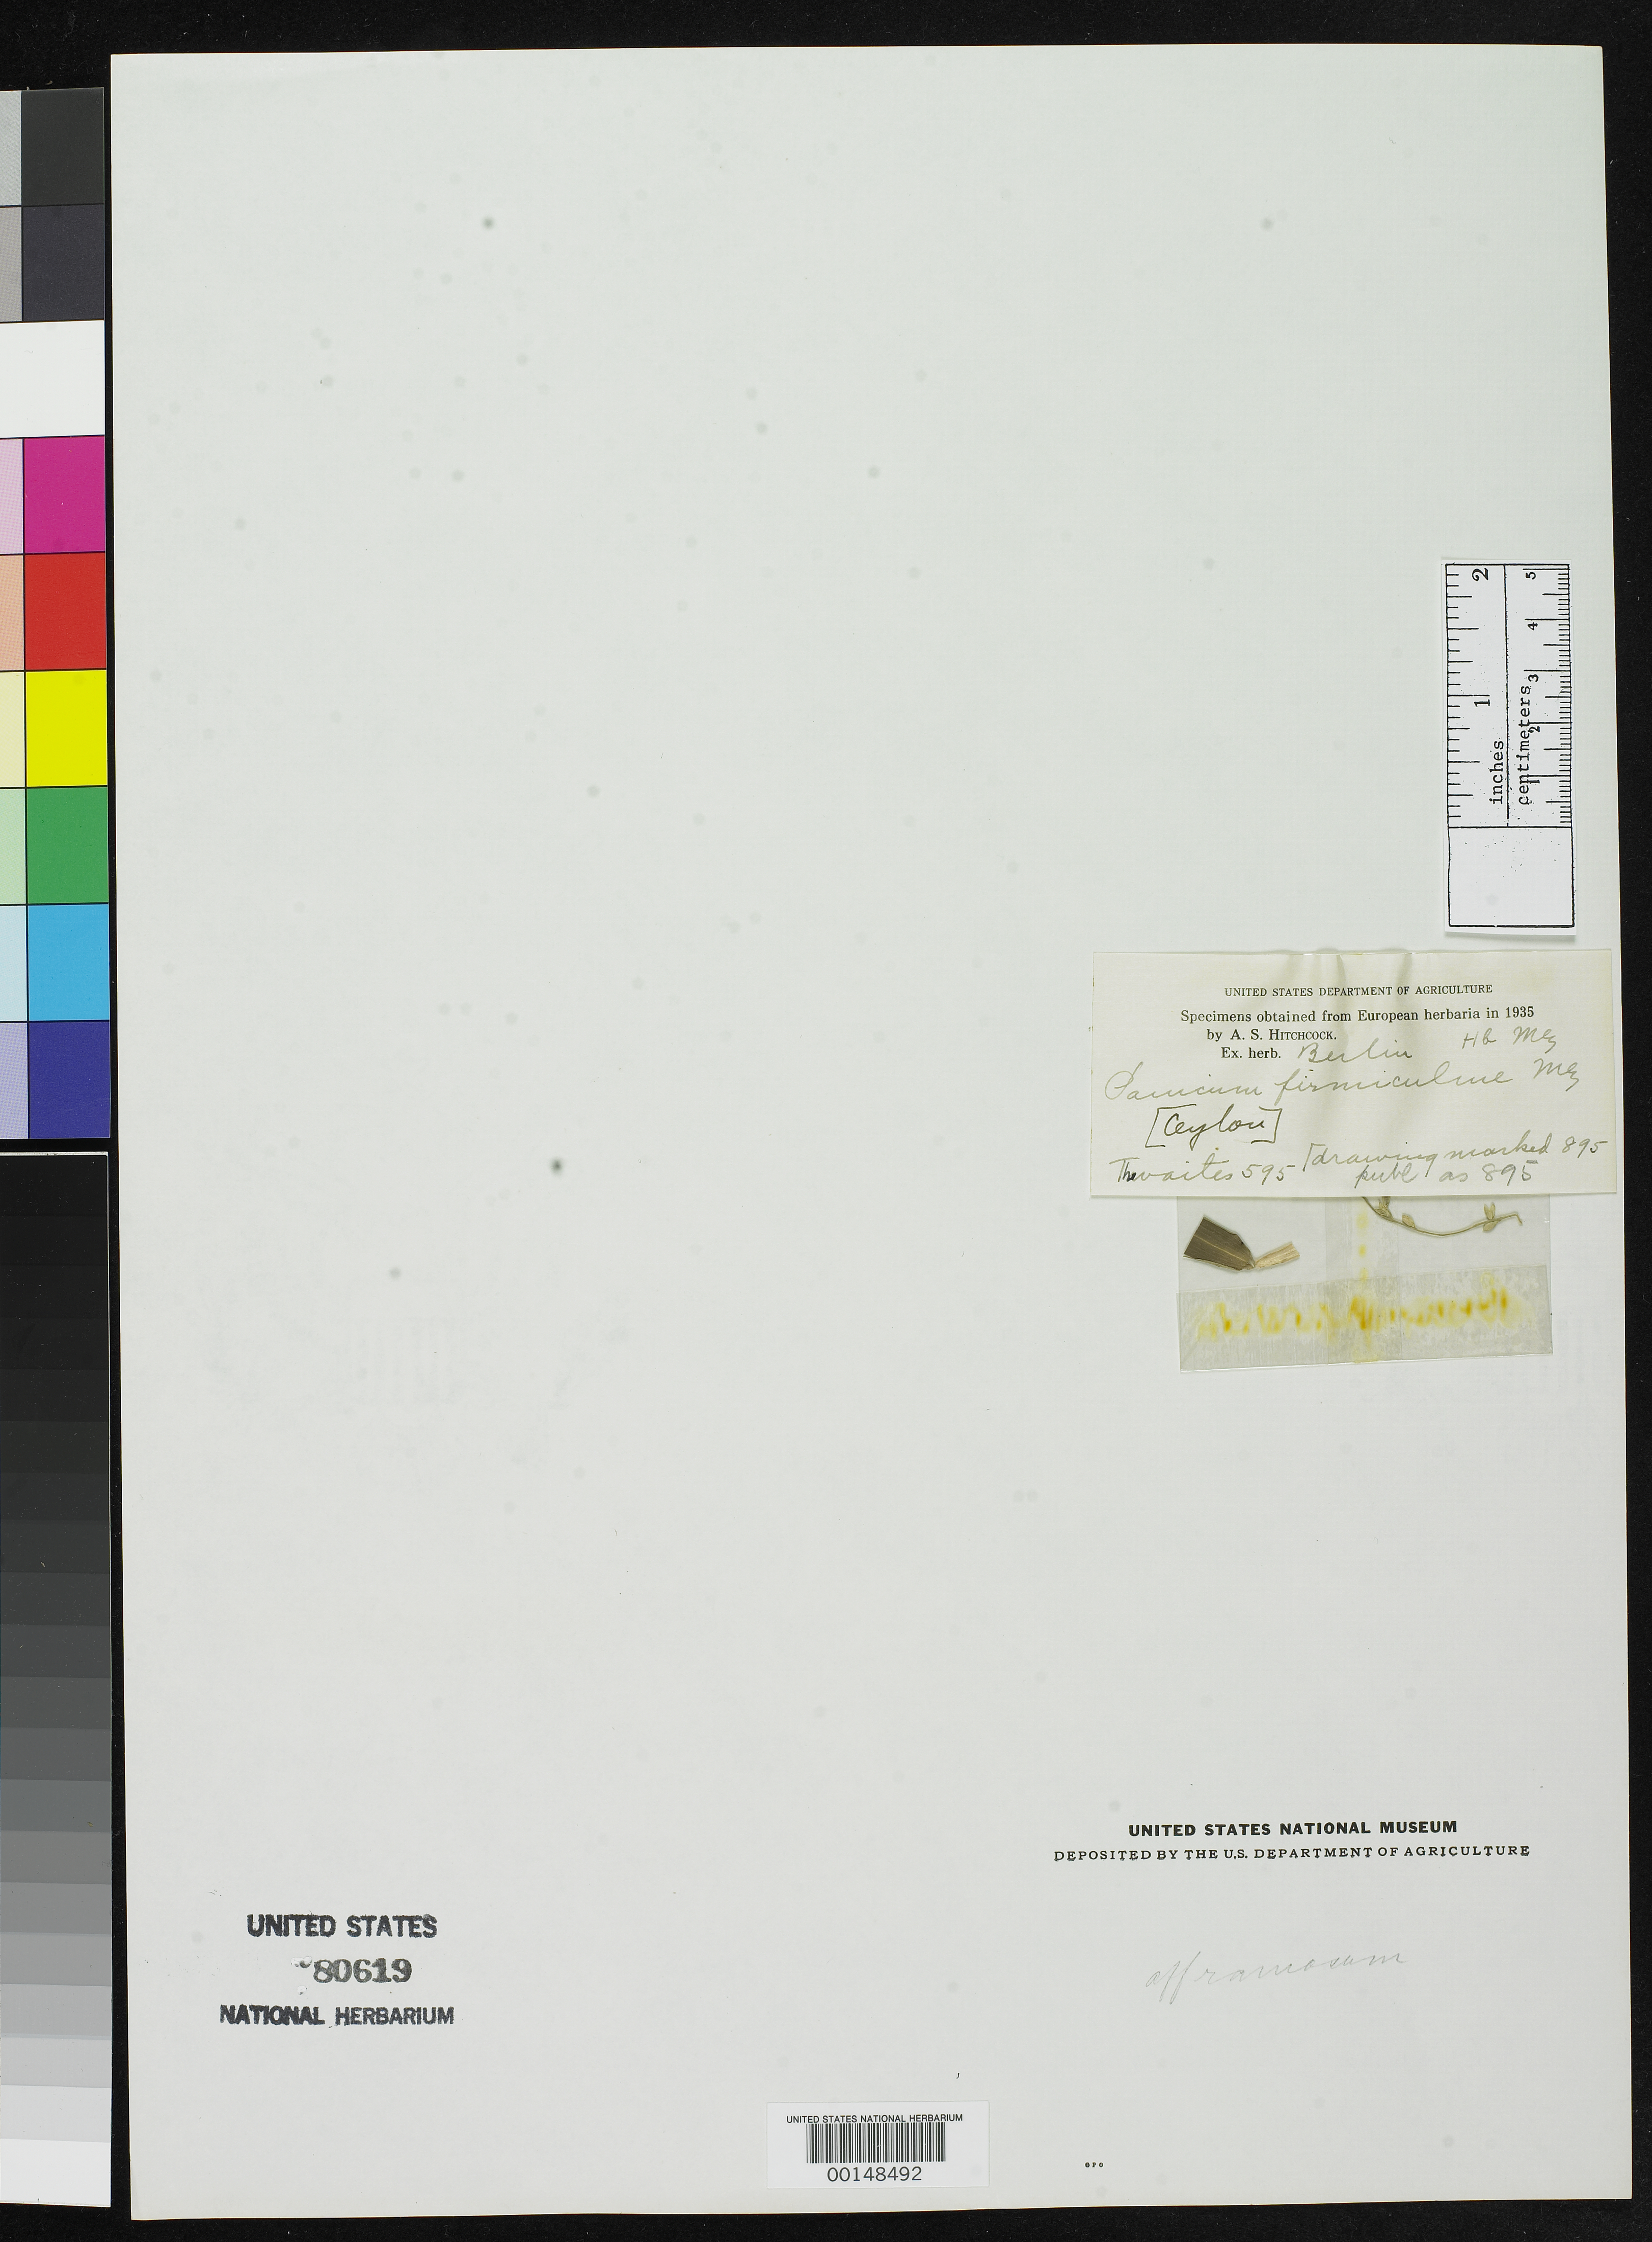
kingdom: Plantae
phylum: Tracheophyta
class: Liliopsida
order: Poales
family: Poaceae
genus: Panicum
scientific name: Panicum firmiculme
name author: Mez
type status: Type Fragment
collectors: G. H. K. Thwaites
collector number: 595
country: Sri Lanka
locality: "Ceylon"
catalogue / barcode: US 80619